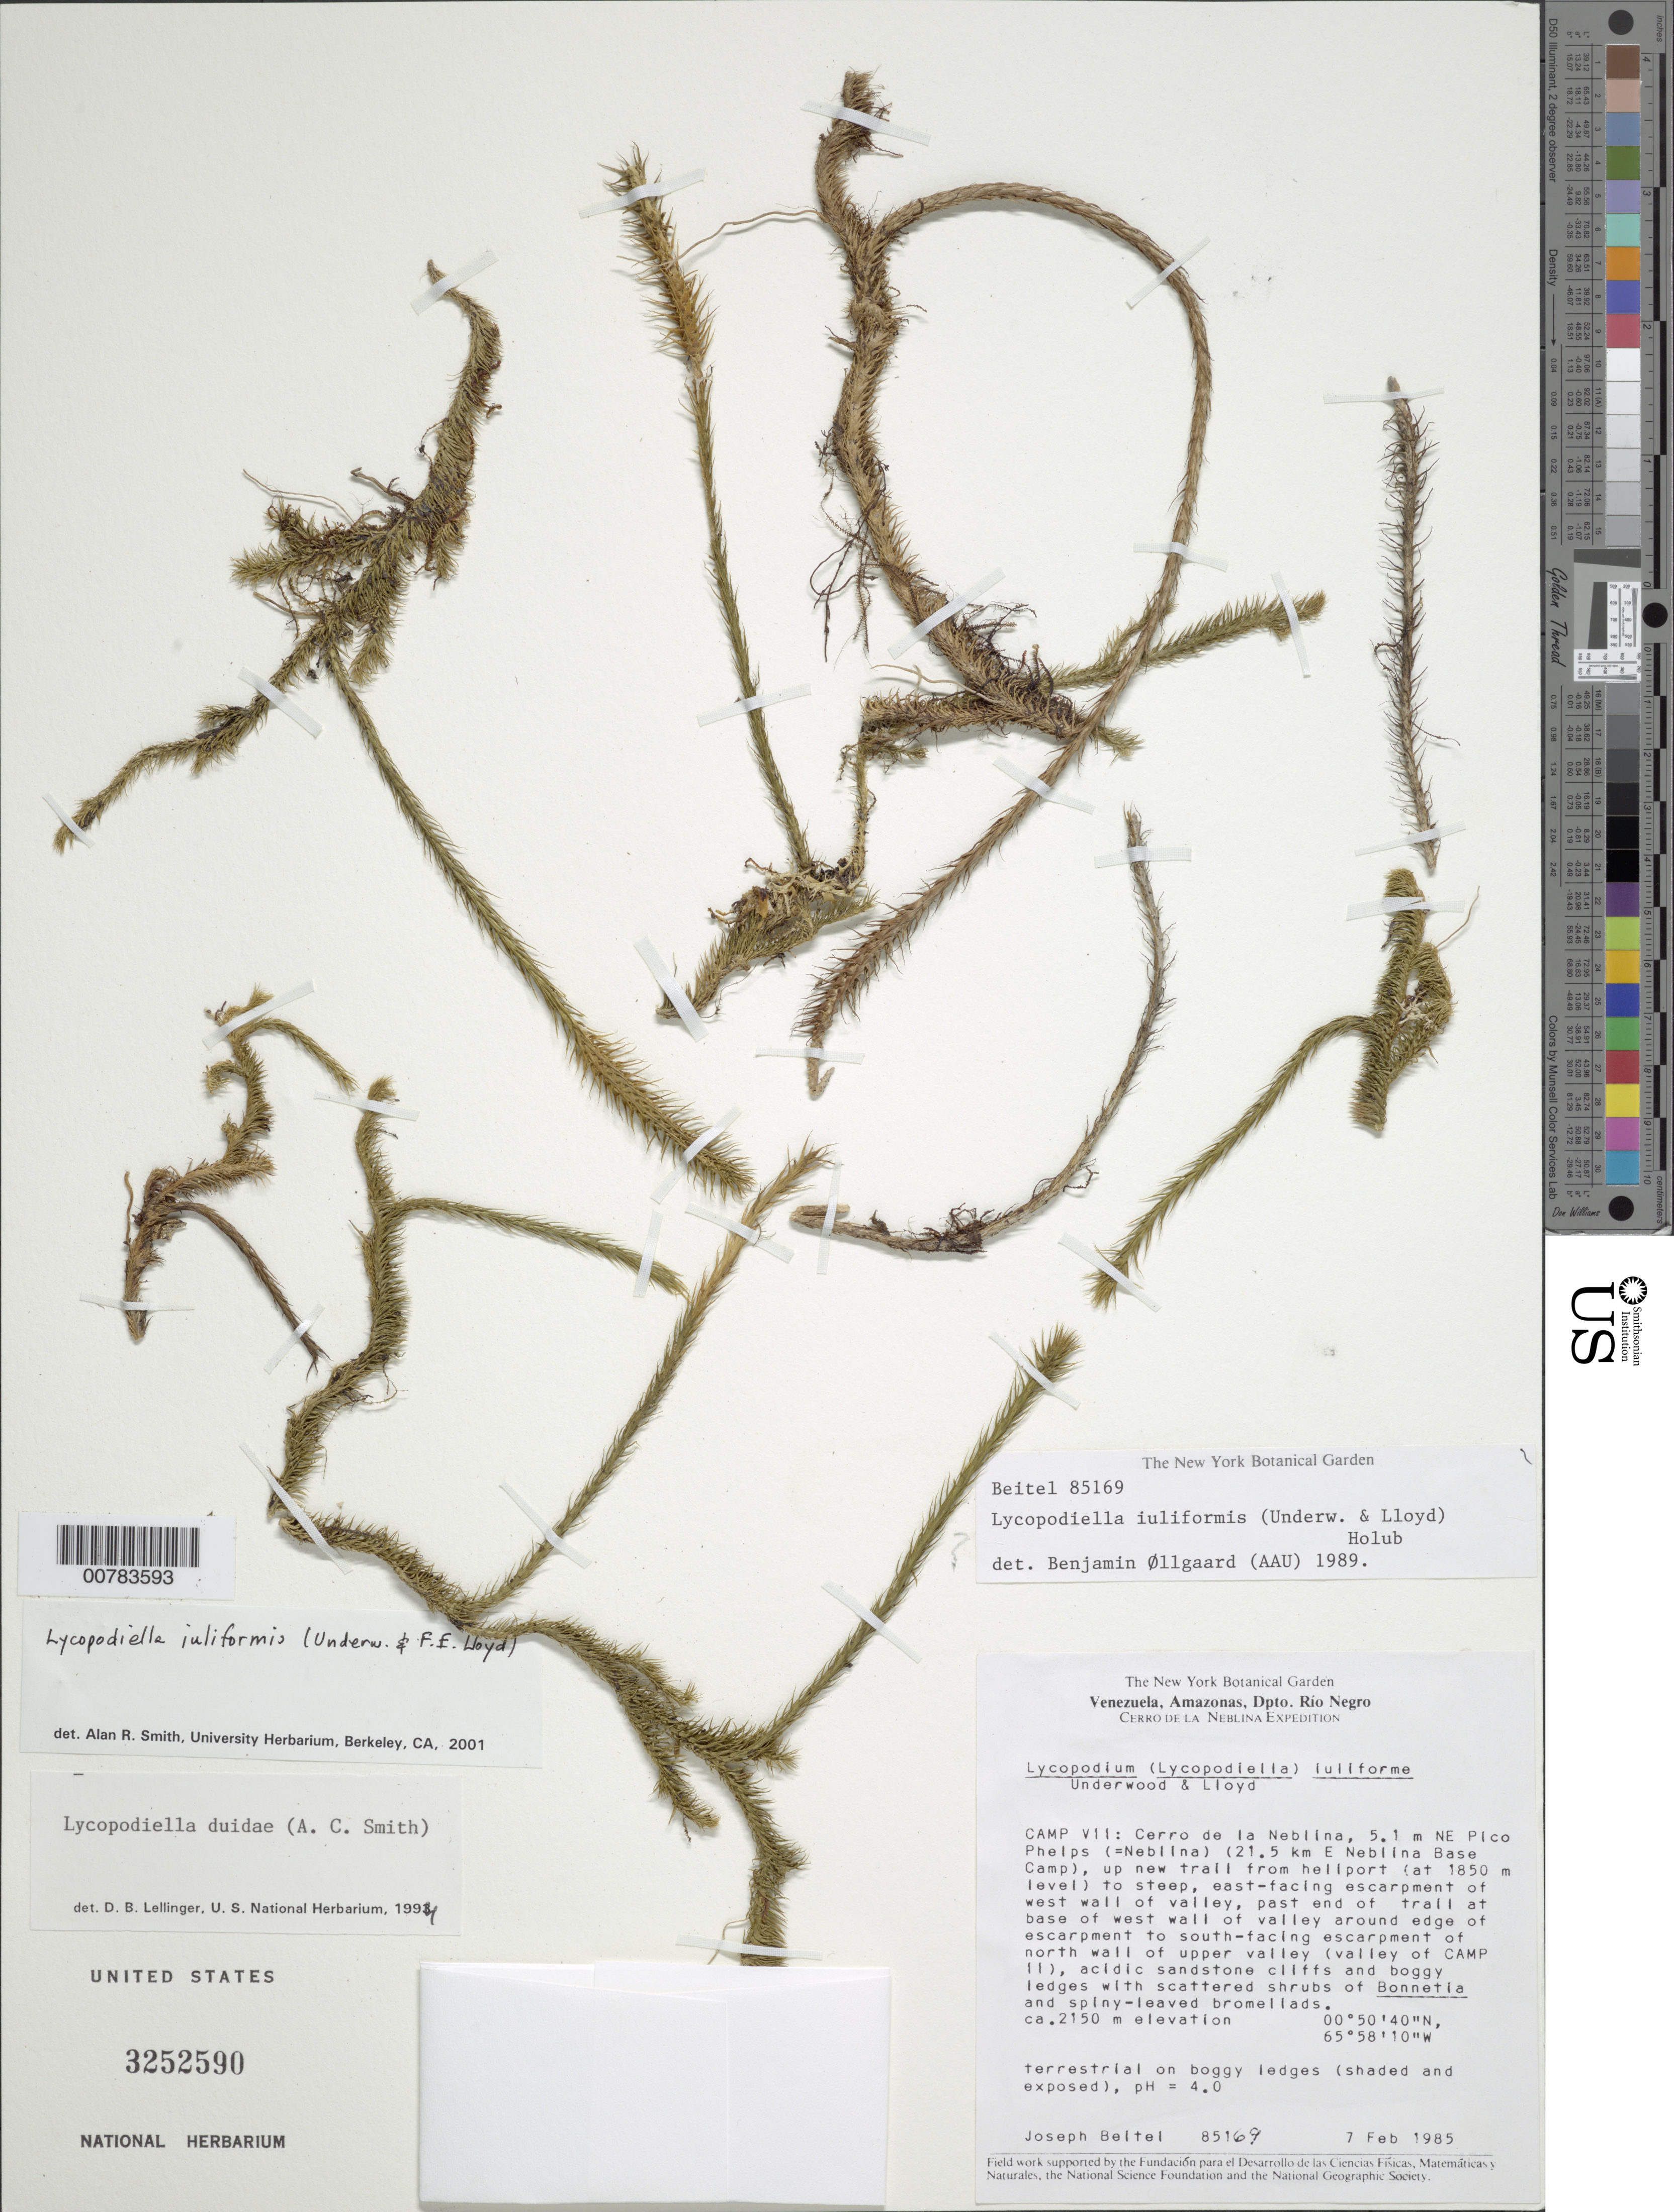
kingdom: Plantae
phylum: Tracheophyta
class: Lycopodiopsida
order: Lycopodiales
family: Lycopodiaceae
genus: Pseudolycopodiella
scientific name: Pseudolycopodiella iuliformis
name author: (Underw. & F.E. Lloyd) Holub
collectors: J. M. Beitel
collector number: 85169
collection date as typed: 7-Feb-85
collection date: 1985-02-07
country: Venezuela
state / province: Amazonas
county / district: Río Negro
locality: Cerro de la Neblina, Camp VII, 5.1 km NE Pico Phelps (=Neblina), 21.5 km E Neblina Base Camp, E side of Caño Gardner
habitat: Acidic sandstone cliffs and boggy ledges with scattered shrubs of Bonnetia and spiny-leaved bromellads, terrestrial (shaded and exposed) pH=4.0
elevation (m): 2150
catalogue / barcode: US 3252590